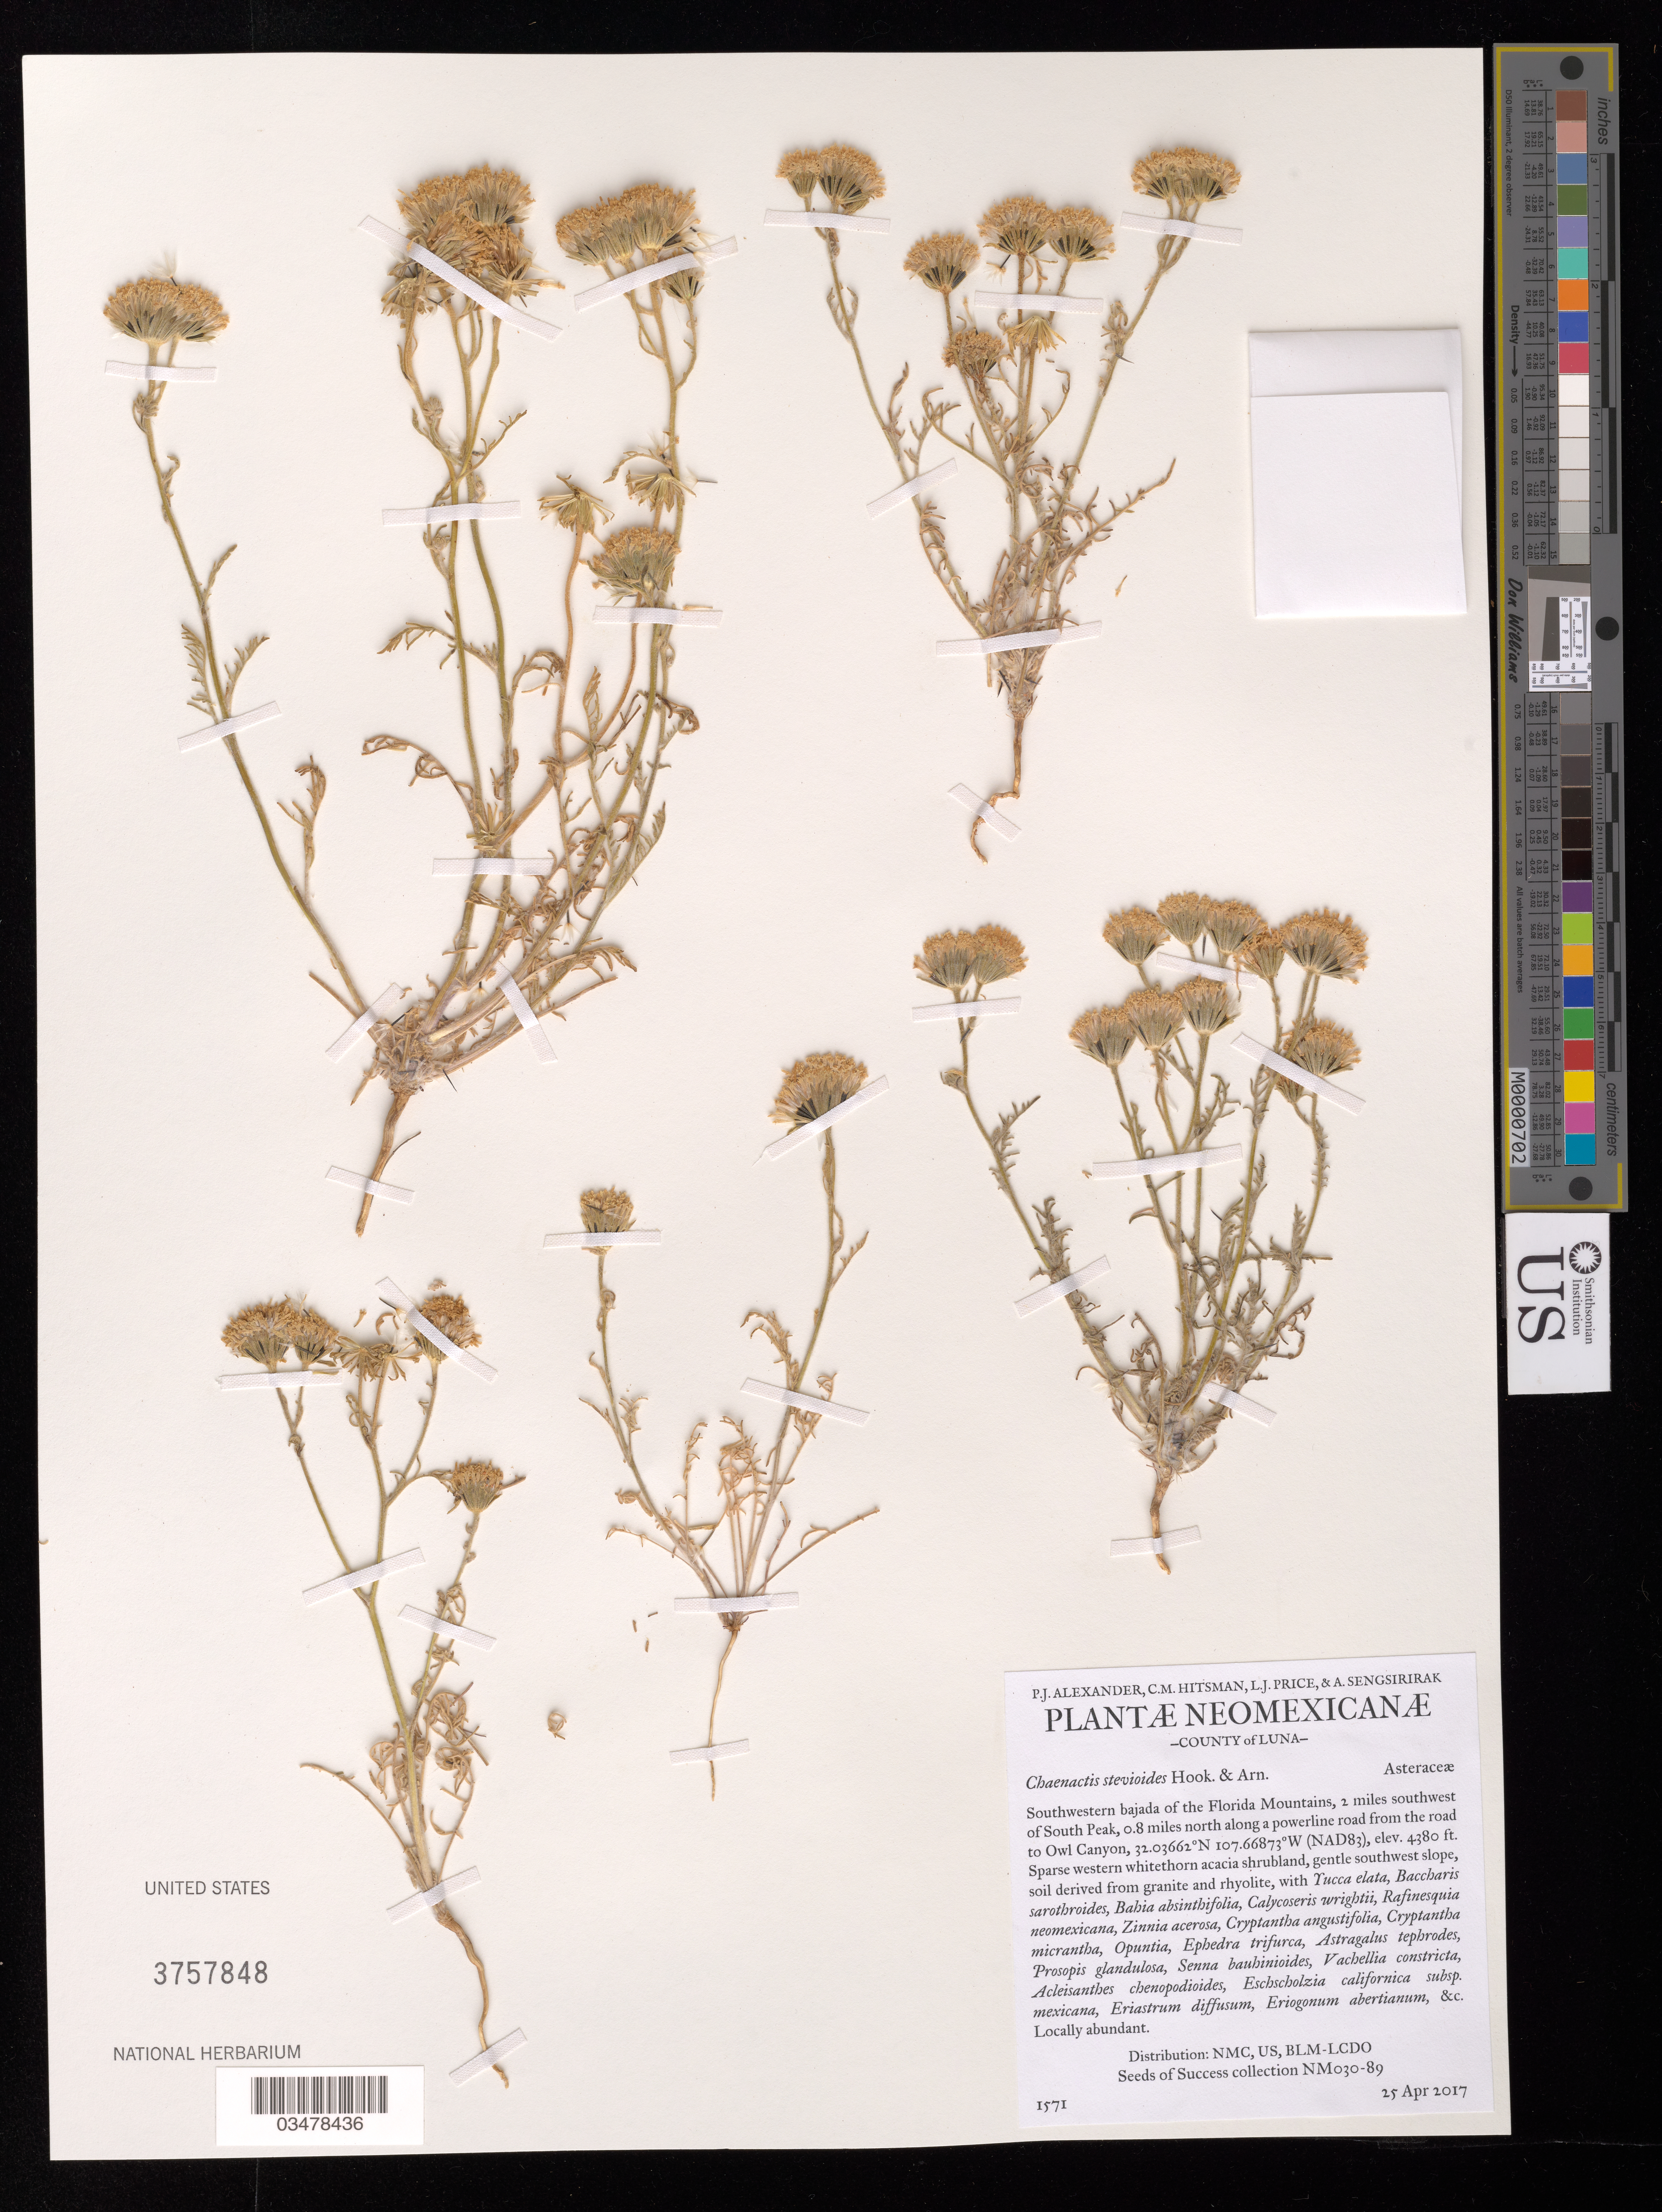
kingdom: Plantae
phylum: Tracheophyta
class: Magnoliopsida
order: Asterales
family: Asteraceae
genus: Chaenactis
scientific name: Chaenactis stevioides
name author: Hook. & Arn.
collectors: P. Alexander, C. Hitsman, L. Price & A. Sengsirirak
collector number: NM030-089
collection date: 2017-04-25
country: United States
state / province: New Mexico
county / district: Luna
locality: Allotment 02049, West Florida Ranch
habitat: Ecological site: Gravelly loam (R042XB035NM); whitethorn shrubland. With Yucca elata, Opuntia sp., Ephedra trifurca, ect.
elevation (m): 1335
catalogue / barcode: US 3757848